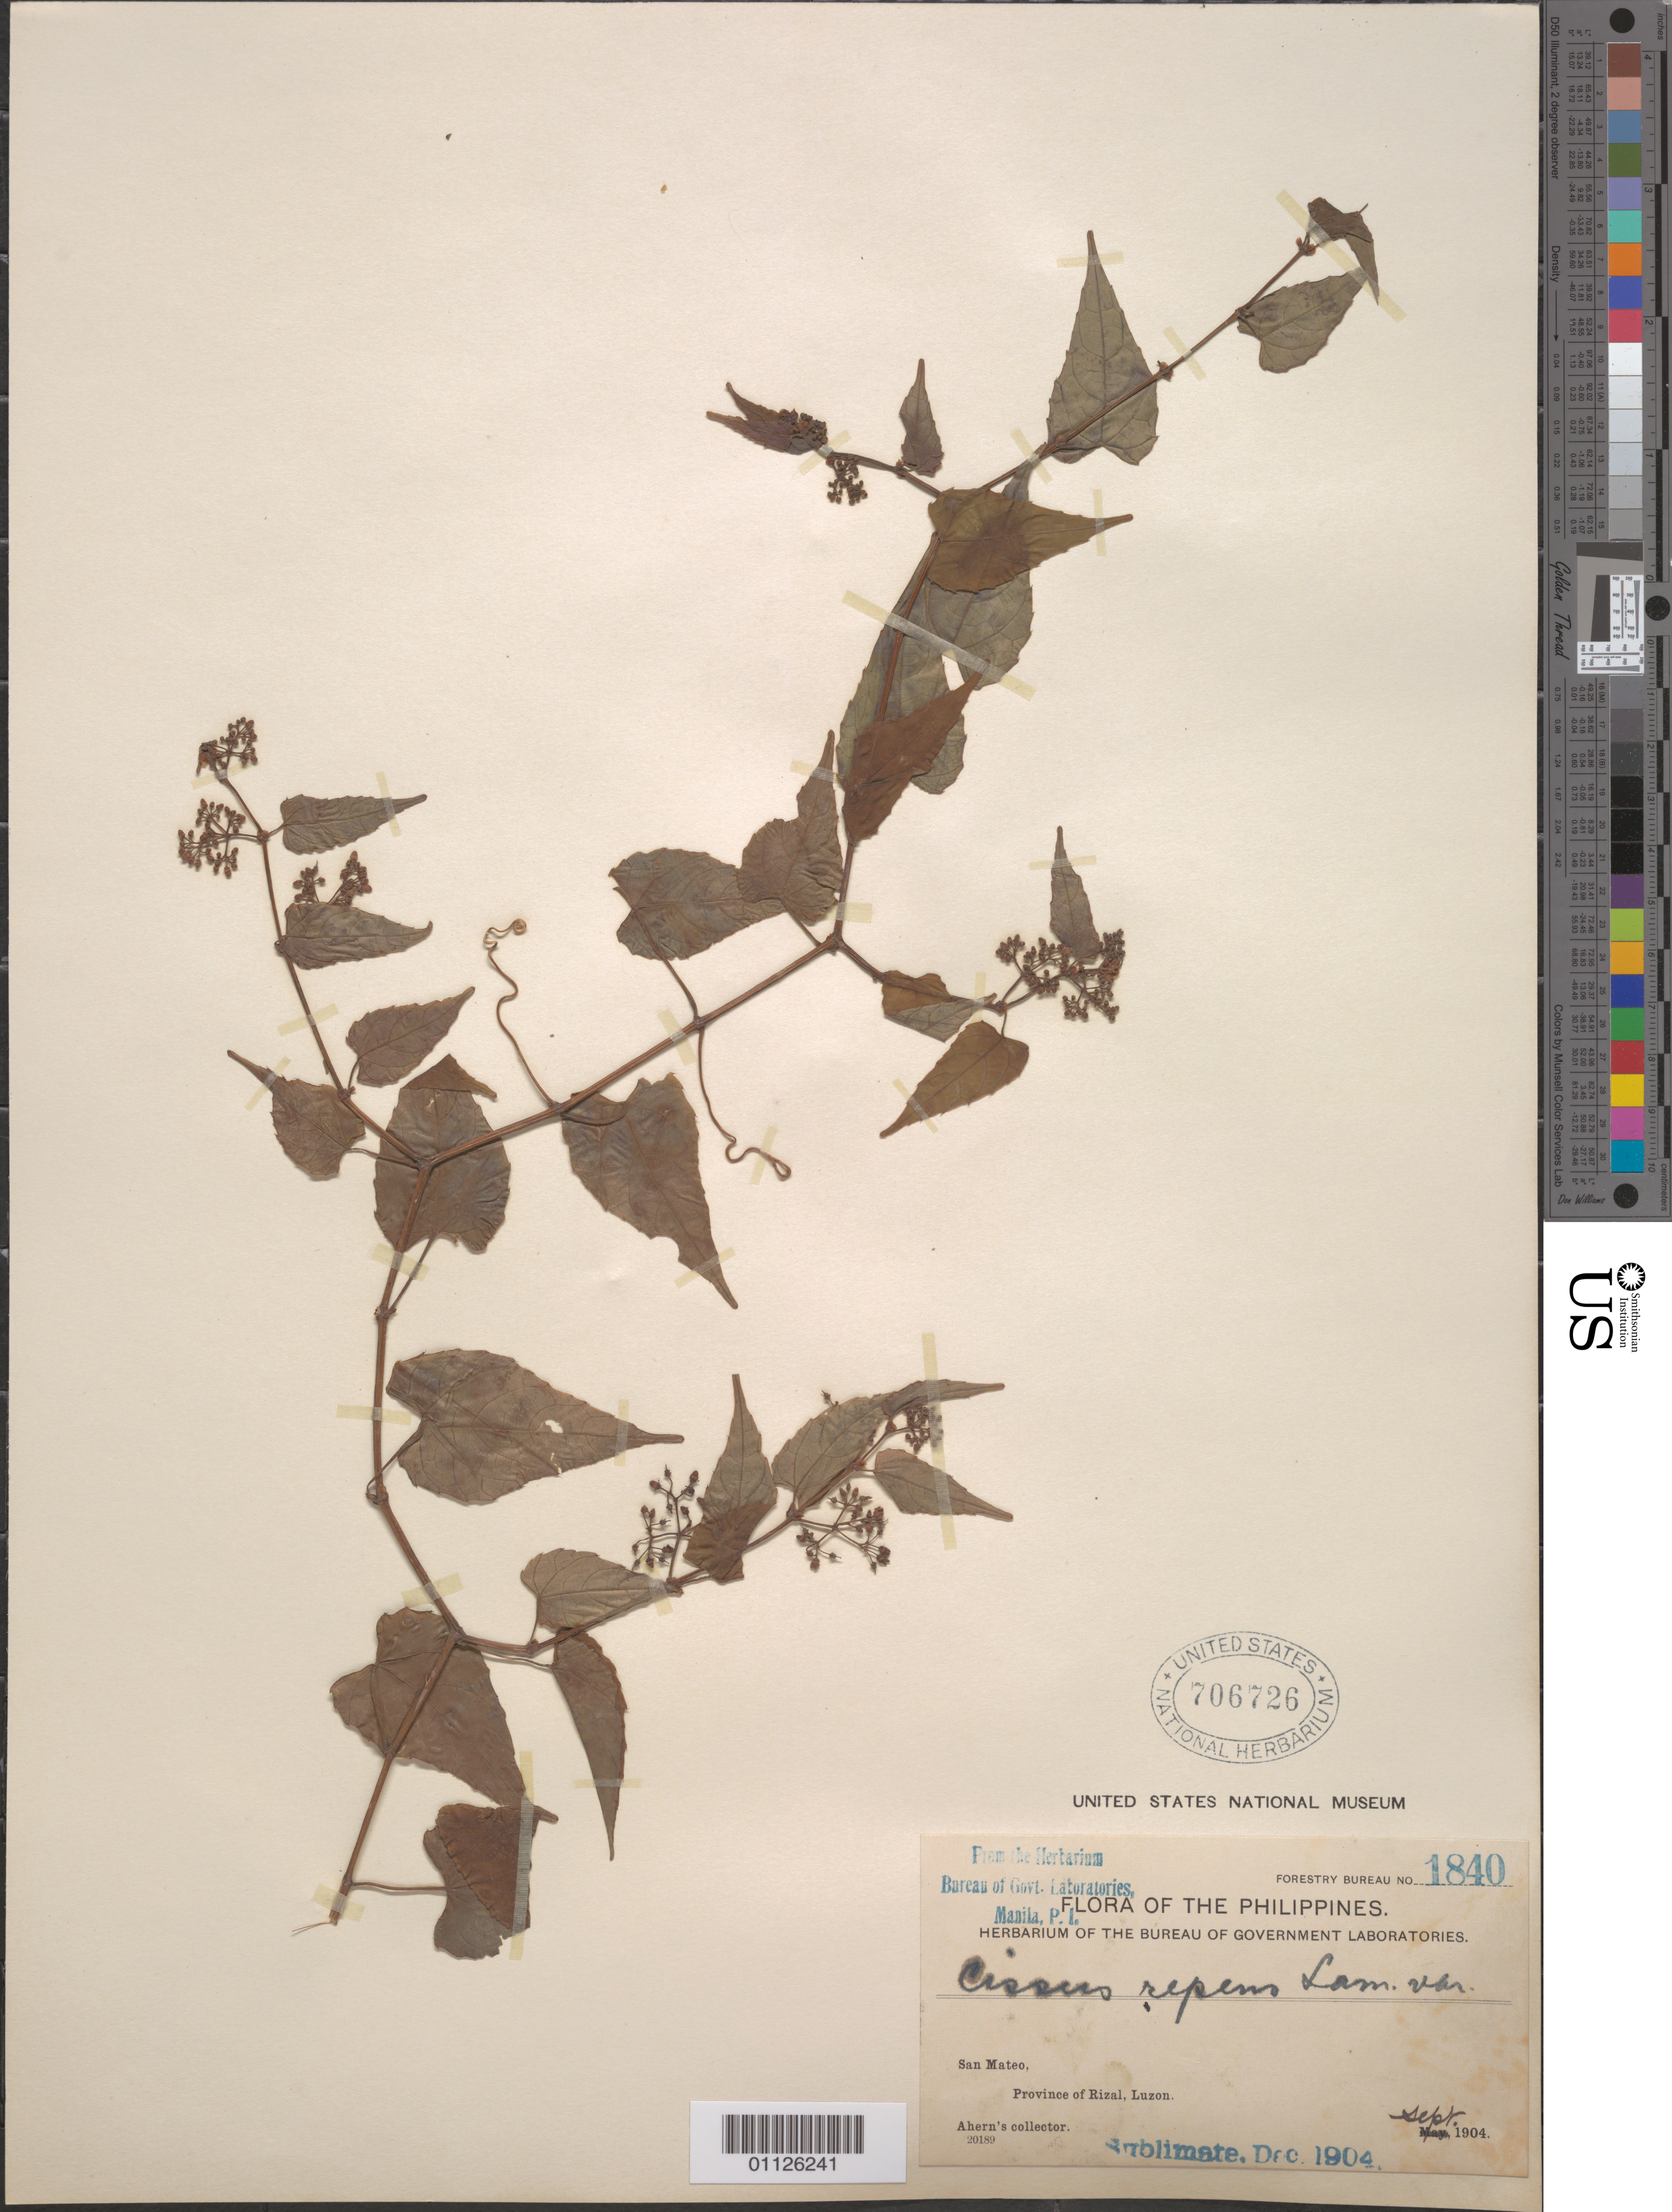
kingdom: Plantae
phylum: Tracheophyta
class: Magnoliopsida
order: Vitales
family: Vitaceae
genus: Cissus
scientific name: Cissus repens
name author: Lam.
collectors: G. Ahern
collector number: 1840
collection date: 1904-09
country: Philippines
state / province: Calabarzon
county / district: Rizal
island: Luzon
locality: San Mateo. Luzon.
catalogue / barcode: US 706726